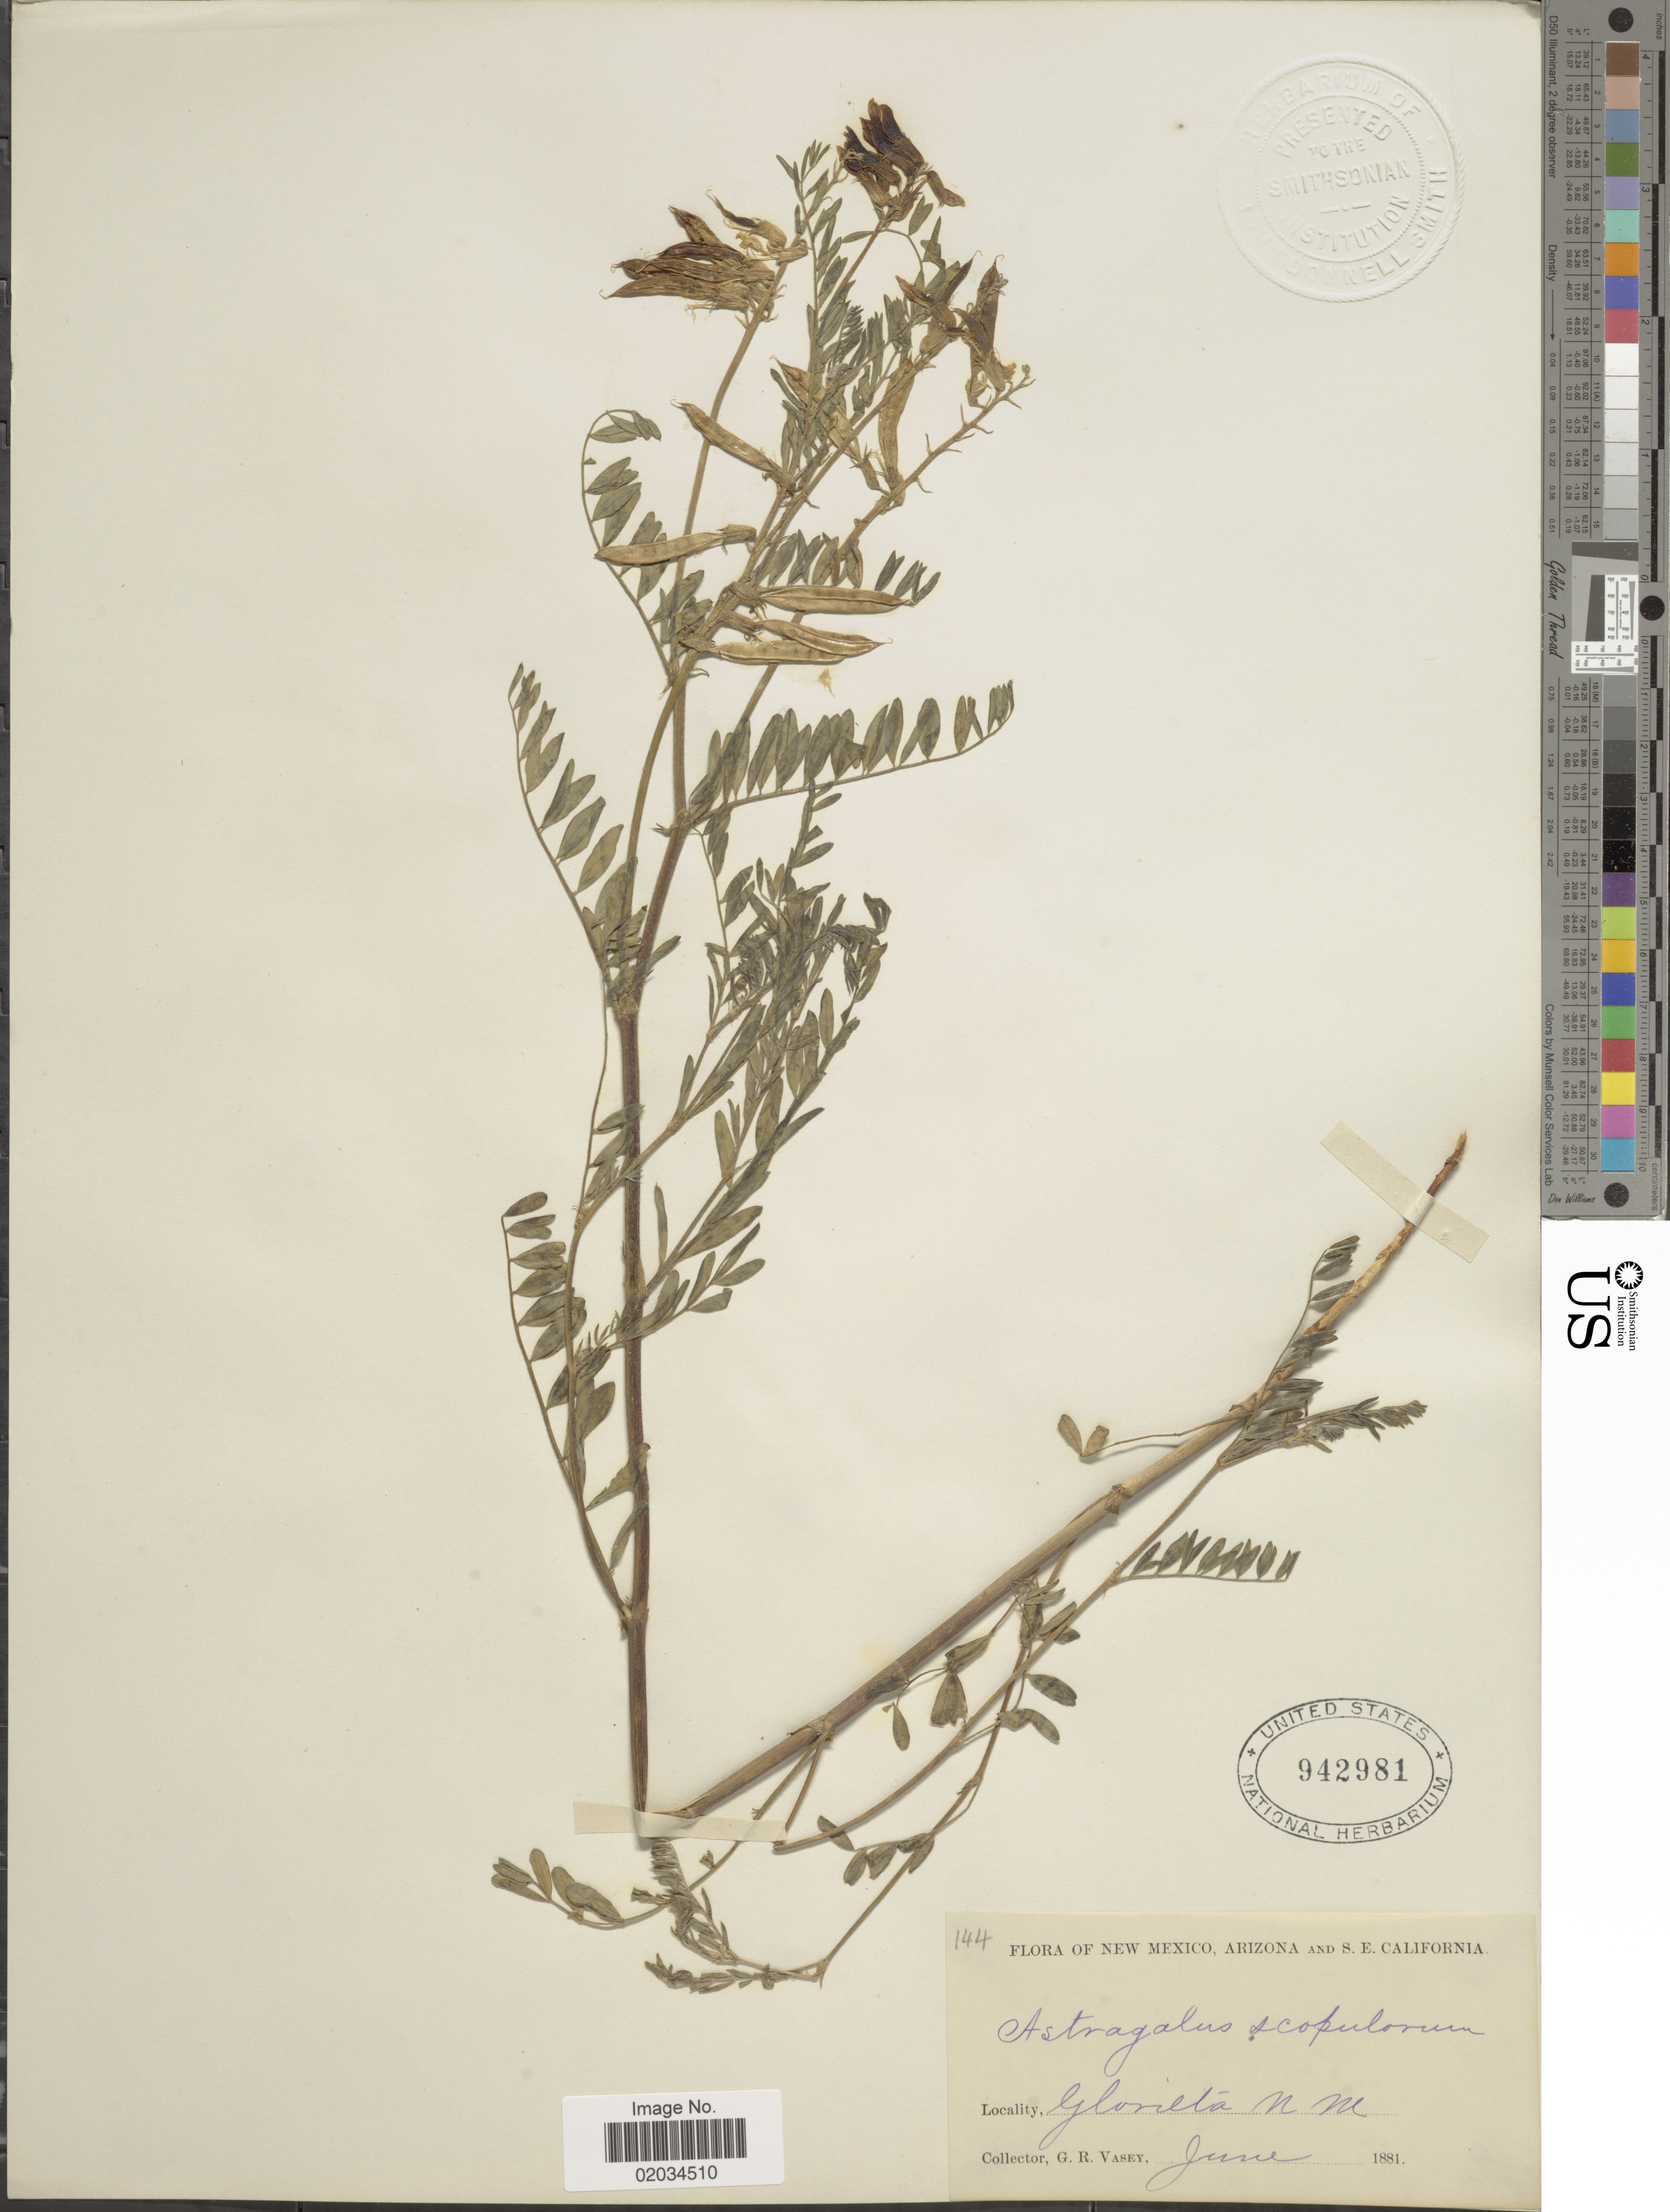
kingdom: Plantae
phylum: Tracheophyta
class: Magnoliopsida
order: Fabales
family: Fabaceae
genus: Astragalus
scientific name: Astragalus scopulorum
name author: Porter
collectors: G. R. Vasey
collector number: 144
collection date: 1881-06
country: United States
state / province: New Mexico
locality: Glorieta.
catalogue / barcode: US 942981